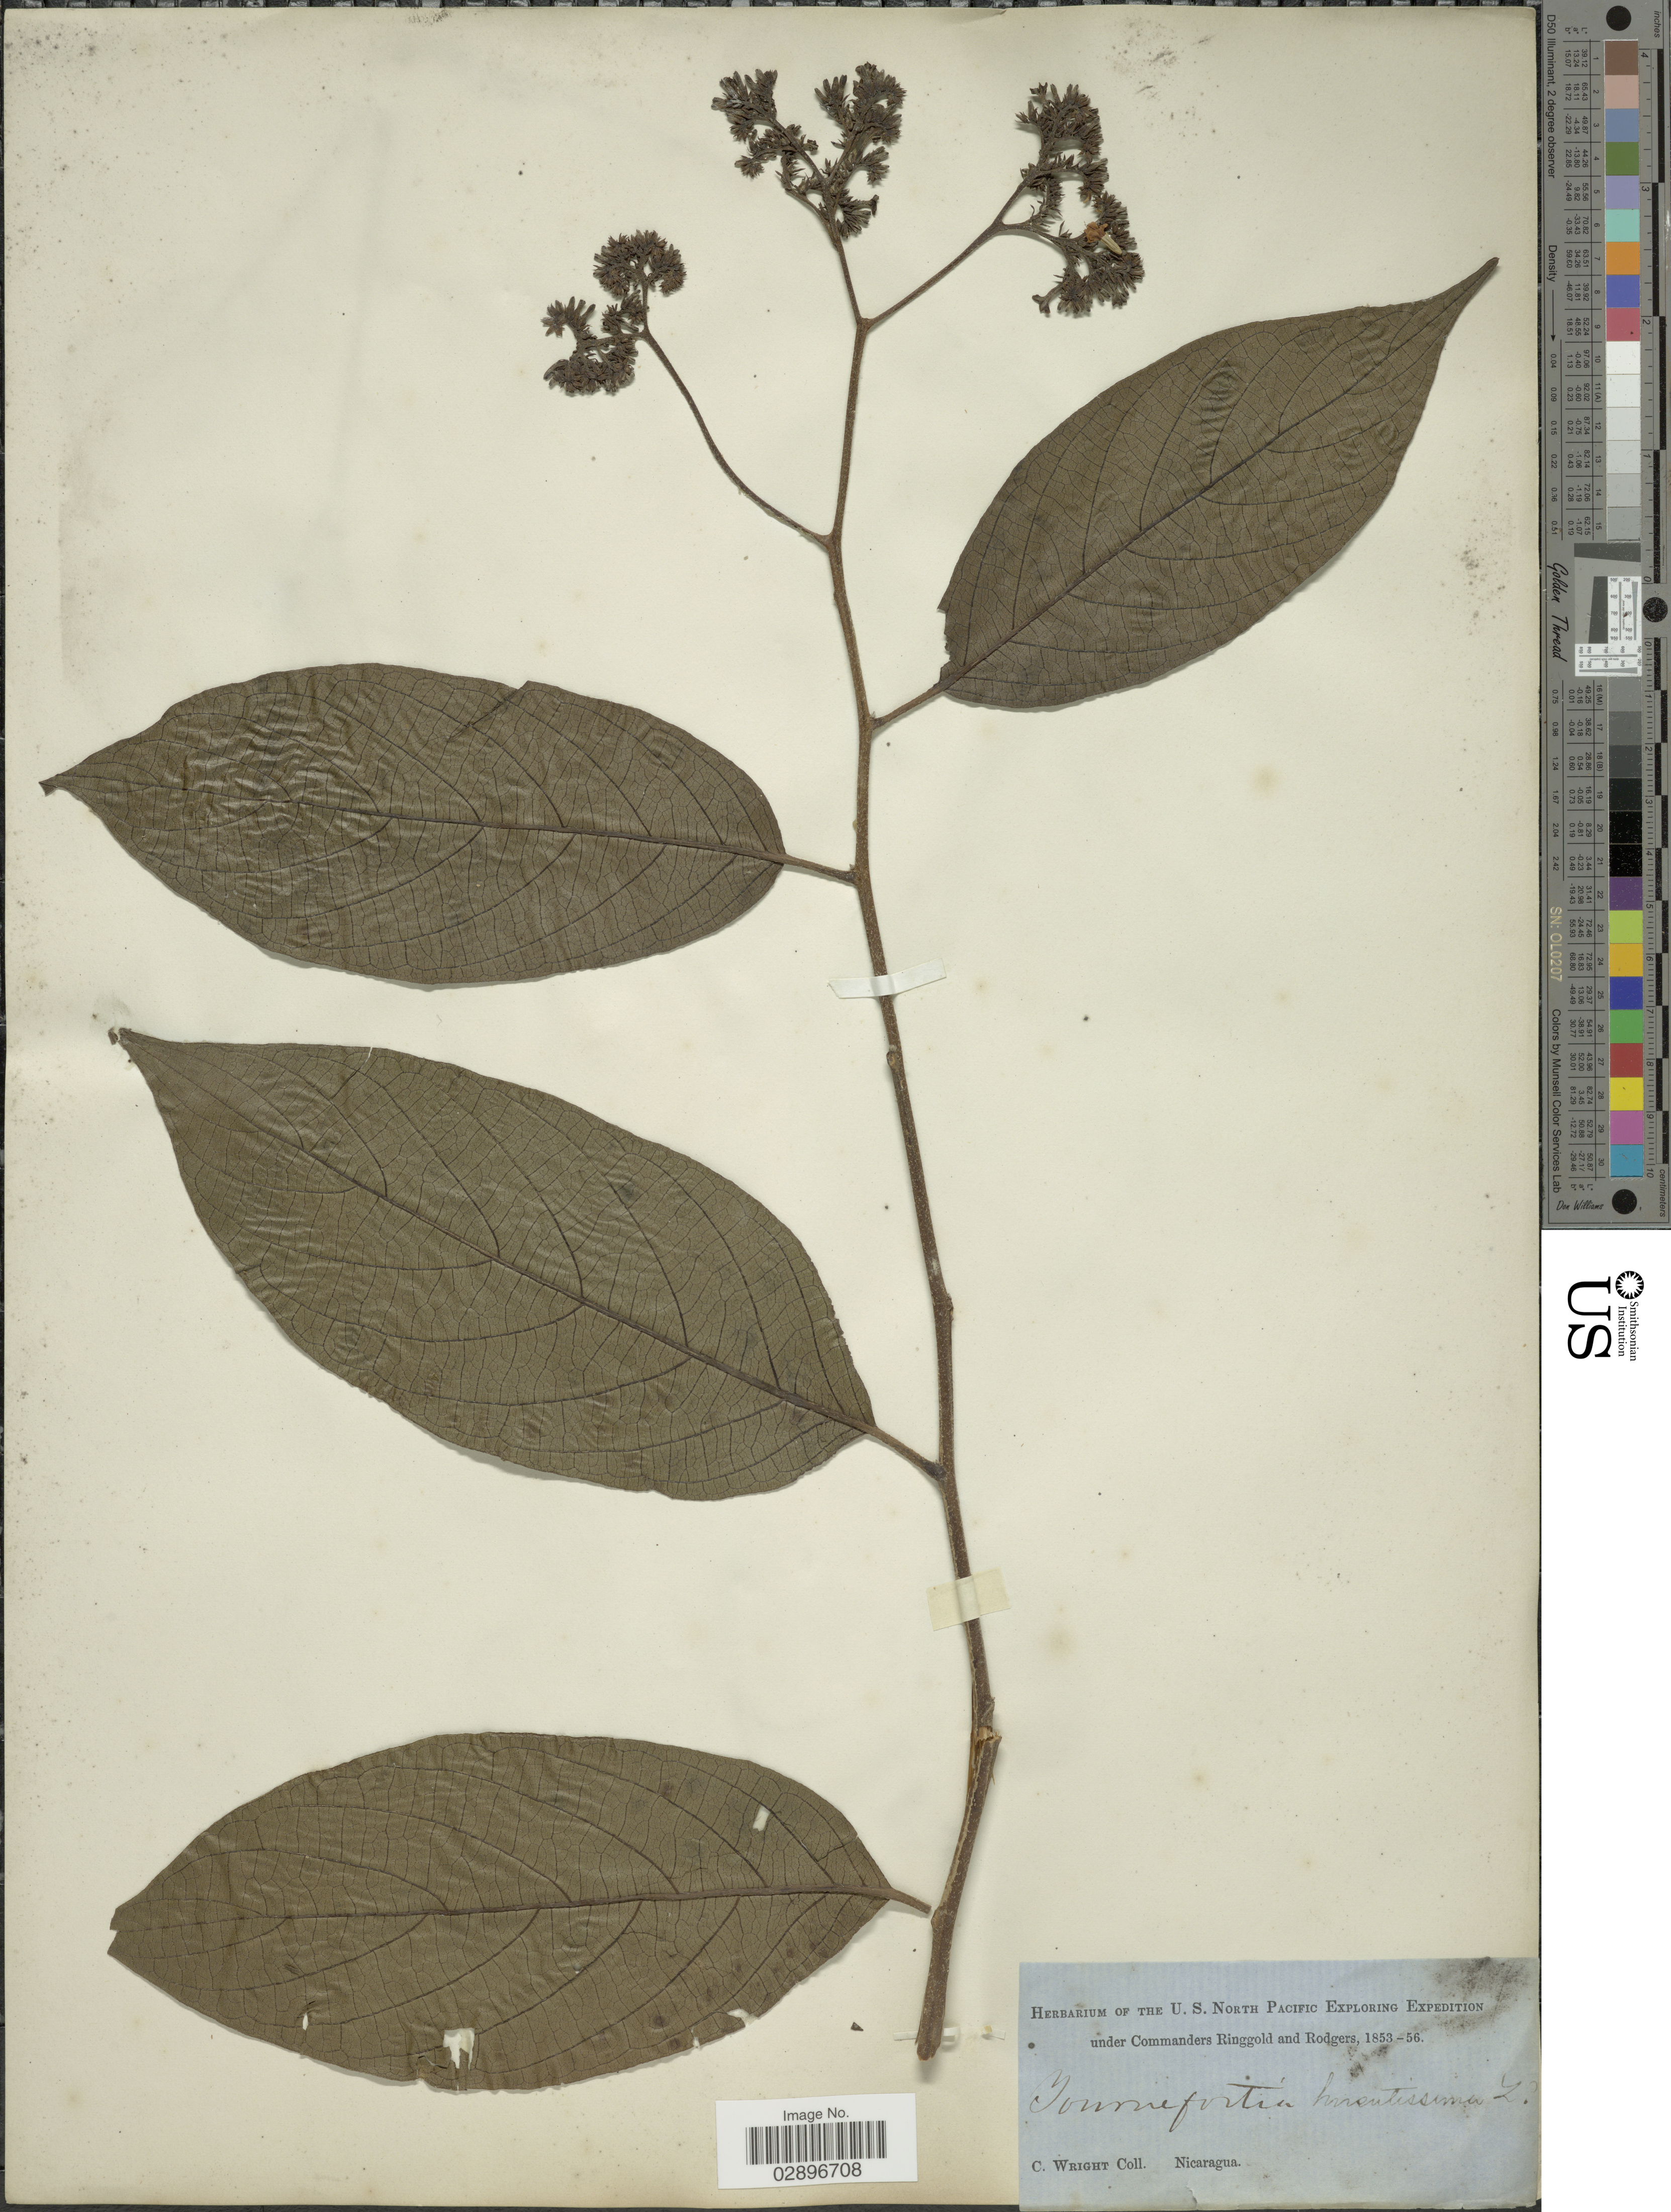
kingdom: Plantae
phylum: Tracheophyta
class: Magnoliopsida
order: Boraginales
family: Heliotropiaceae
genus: Tournefortia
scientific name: Tournefortia hirsutissima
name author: L.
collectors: C. Wright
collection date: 1853/1856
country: Nicaragua